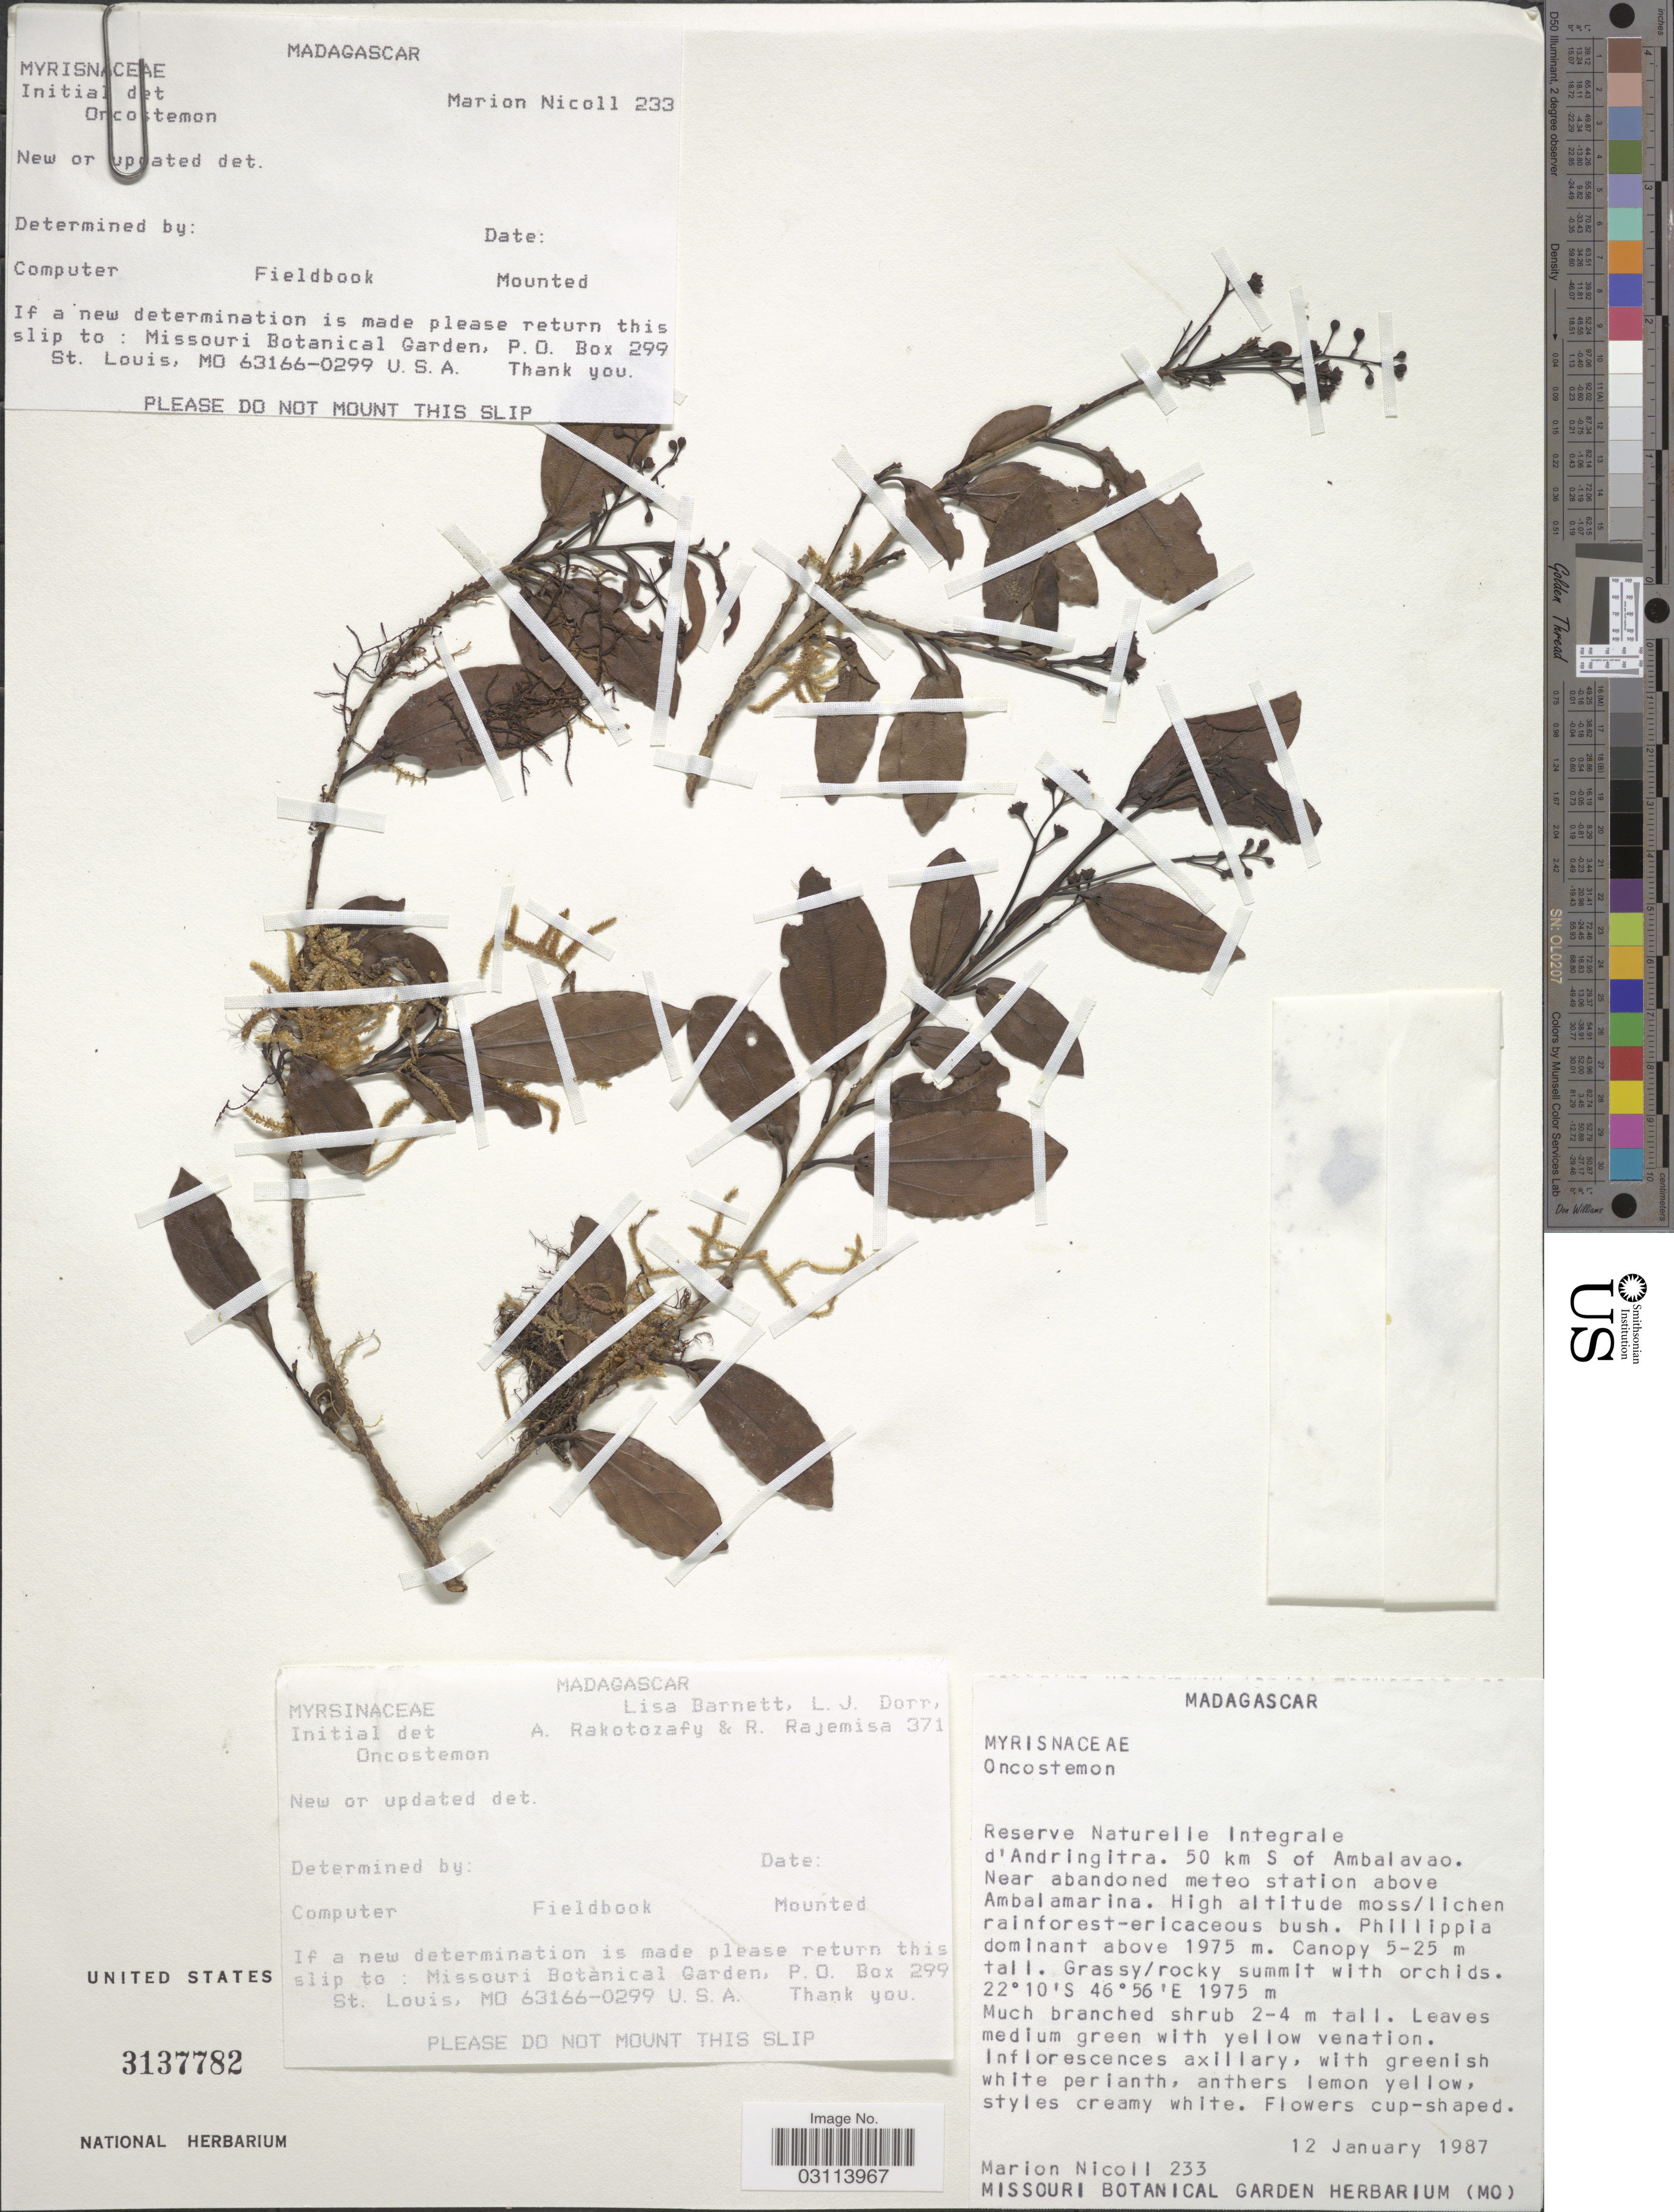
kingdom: Plantae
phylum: Tracheophyta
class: Magnoliopsida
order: Ericales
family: Primulaceae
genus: Oncostemon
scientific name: Oncostemon sp.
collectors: M. F. Nicoll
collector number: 233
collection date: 1987-01-12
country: Madagascar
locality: Reserve Naturelle Integrale d'Andringitra. 50 km S of Ambalavao. Near abandoned meteo station above Ambalamarina.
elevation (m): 1975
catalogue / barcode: US 3137782